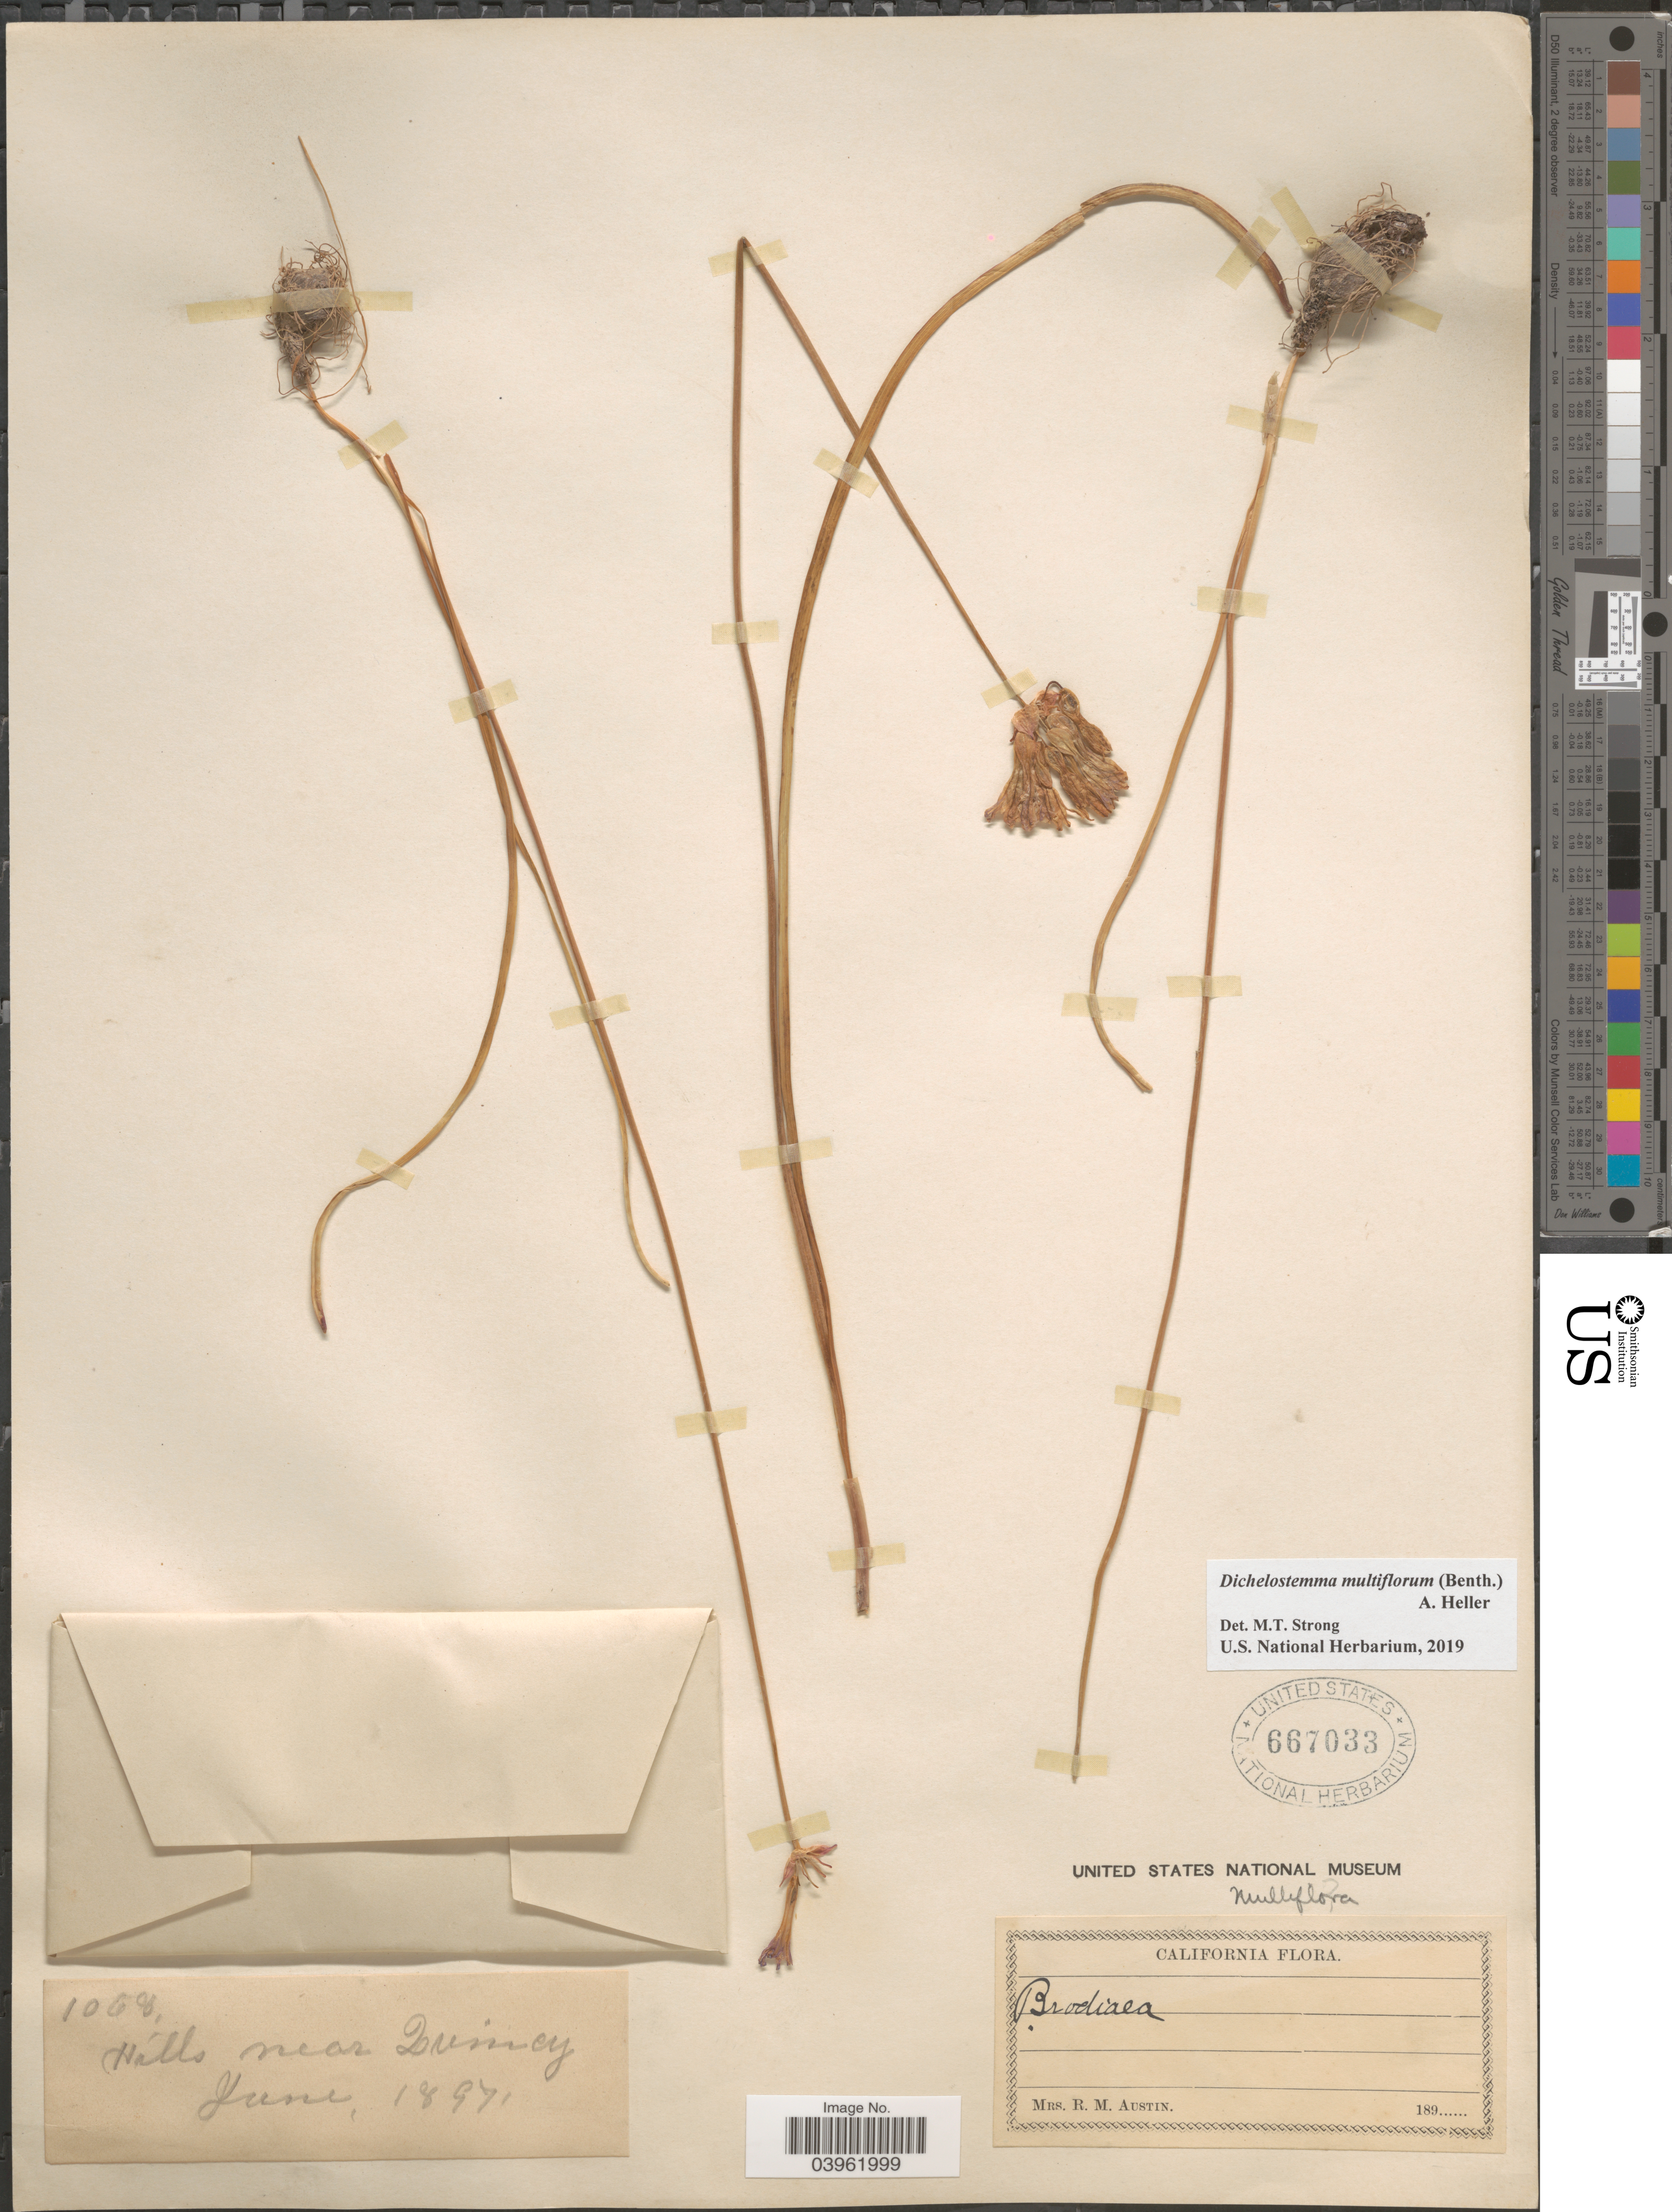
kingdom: Plantae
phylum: Tracheophyta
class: Liliopsida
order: Asparagales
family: Asparagaceae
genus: Dichelostemma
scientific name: Dichelostemma multiflorum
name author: (Benth.) A. Heller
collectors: R. Austin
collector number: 1068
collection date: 1897-06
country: United States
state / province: California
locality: Hills near Quincy.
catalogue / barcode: US 667033